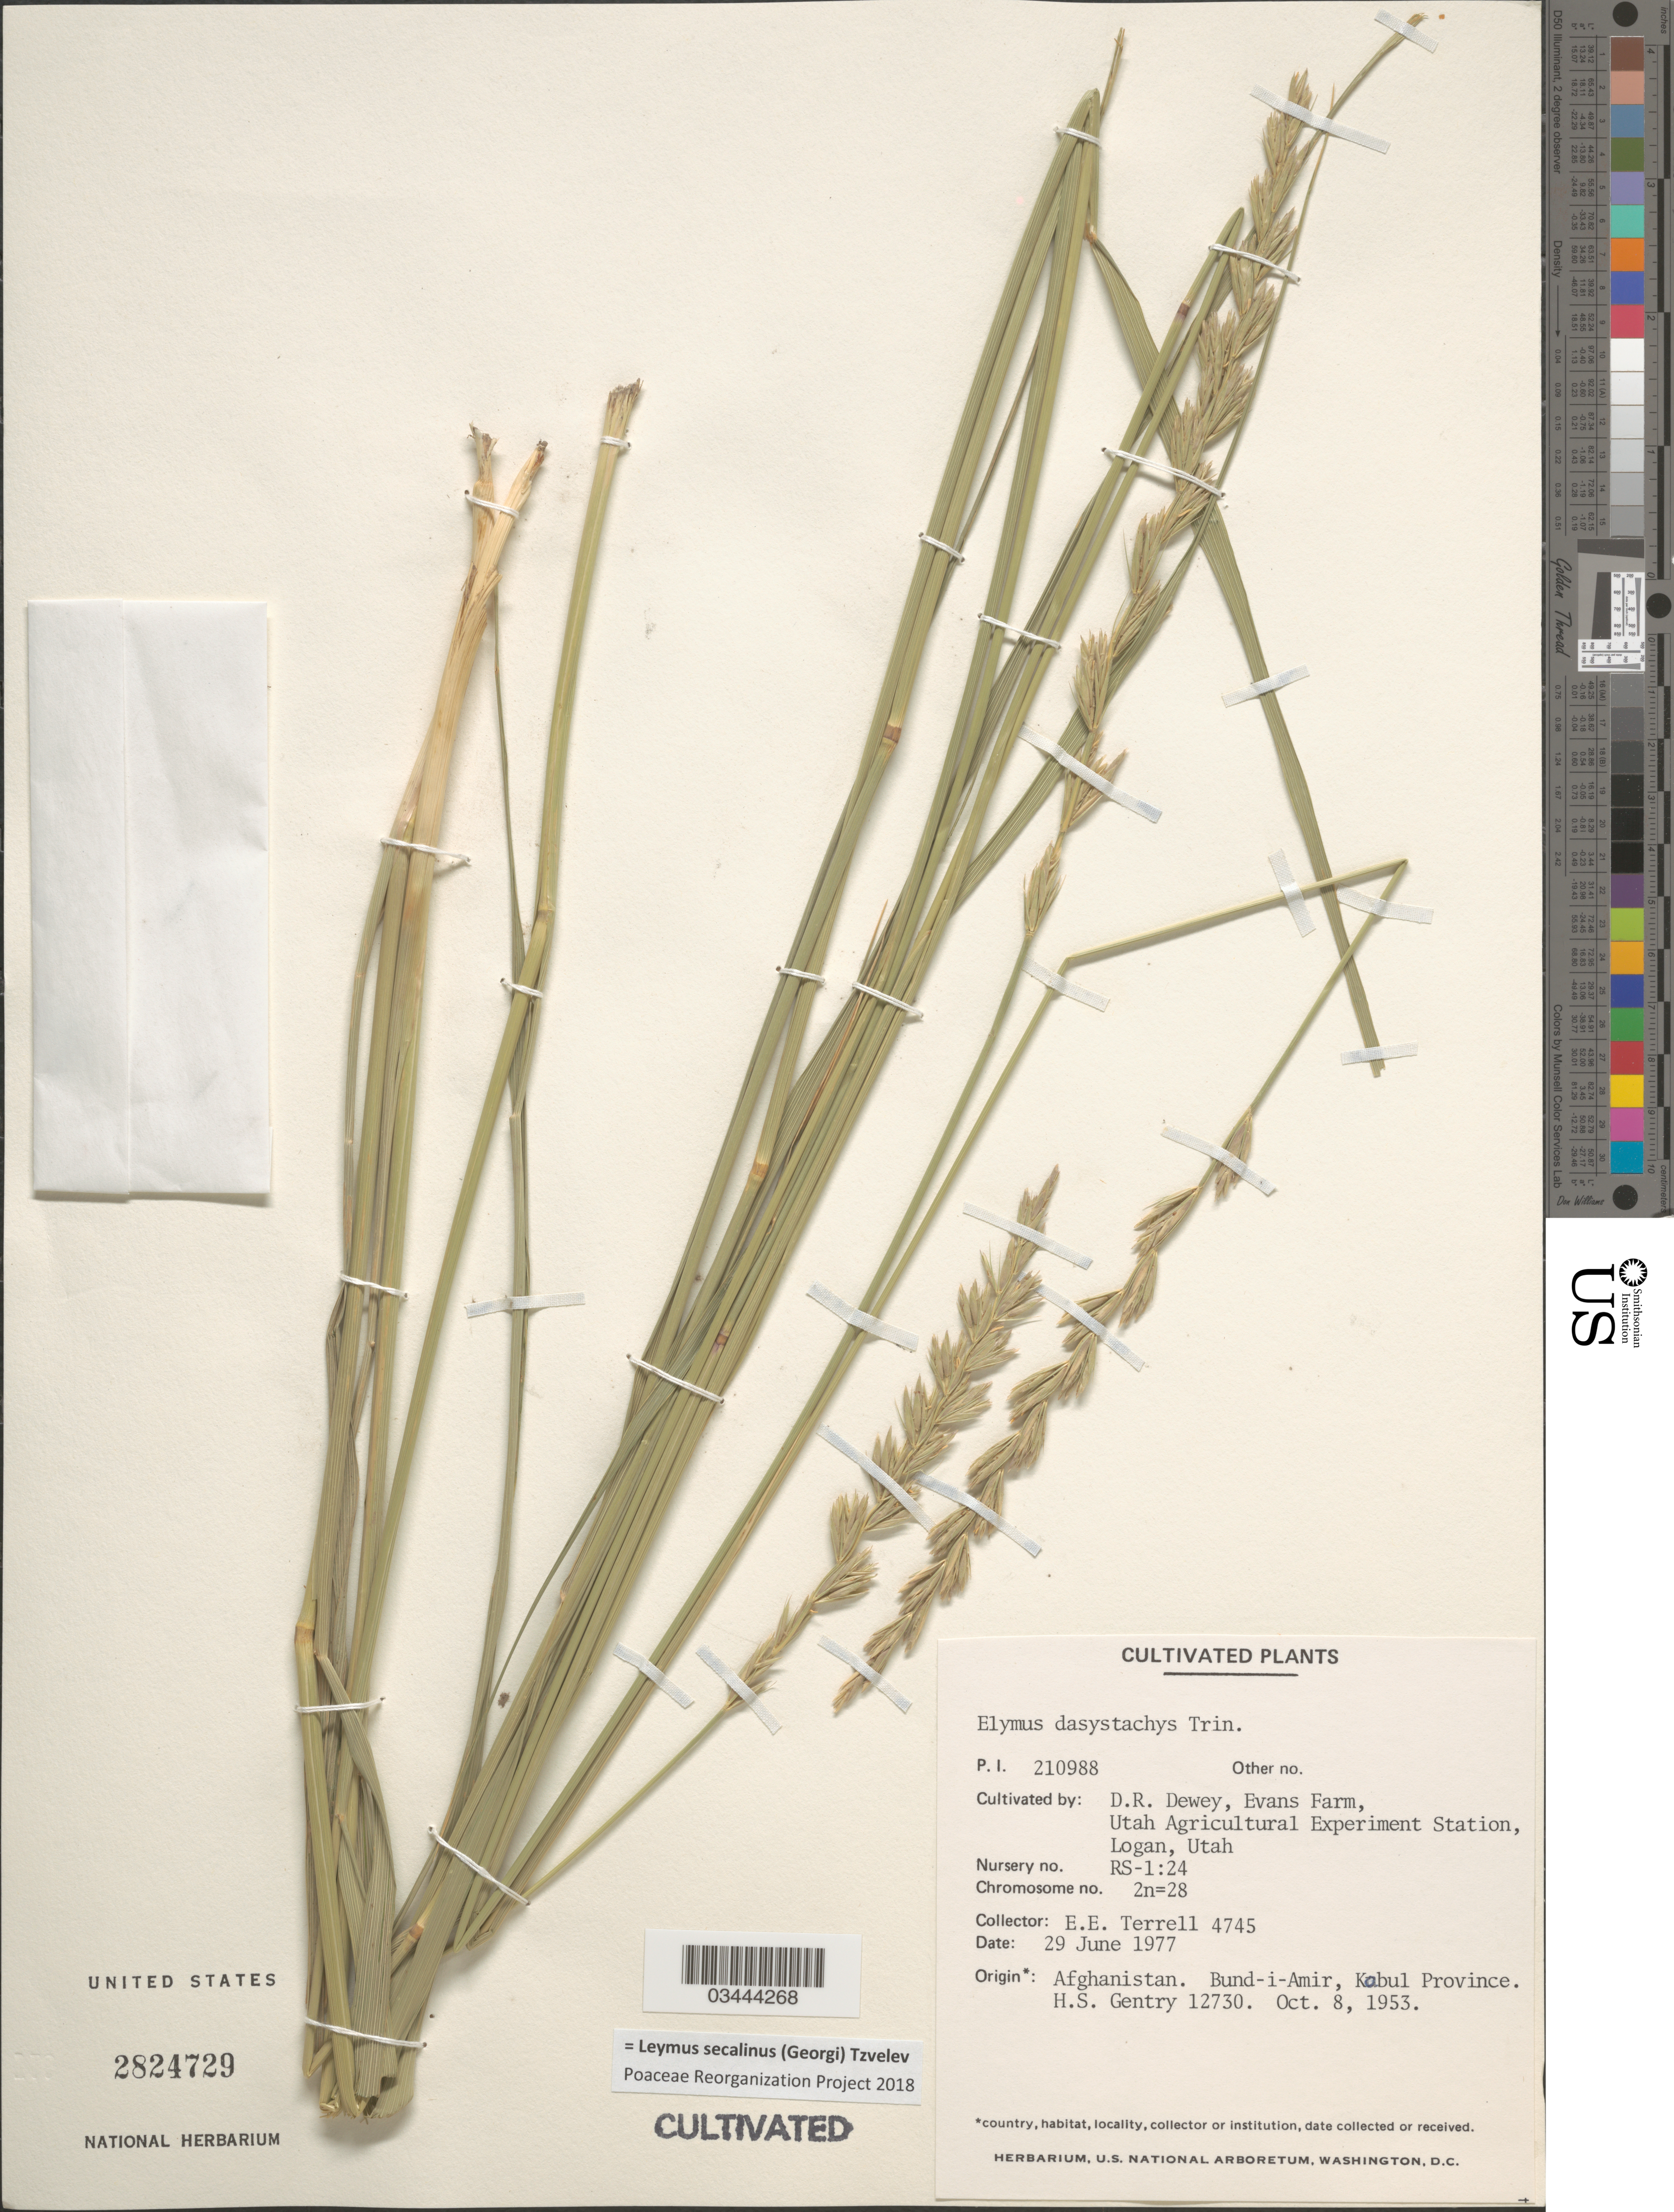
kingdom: Plantae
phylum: Tracheophyta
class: Liliopsida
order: Poales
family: Poaceae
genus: Leymus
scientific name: Leymus secalinus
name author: (Georgi) Tzvelev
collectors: D. Dewey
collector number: P.I. 210988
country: United States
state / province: Utah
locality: Evans Farm, Utah Agricultural Experiment Station, Logan. Nursery no. RS-1:24.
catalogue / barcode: US 2824729